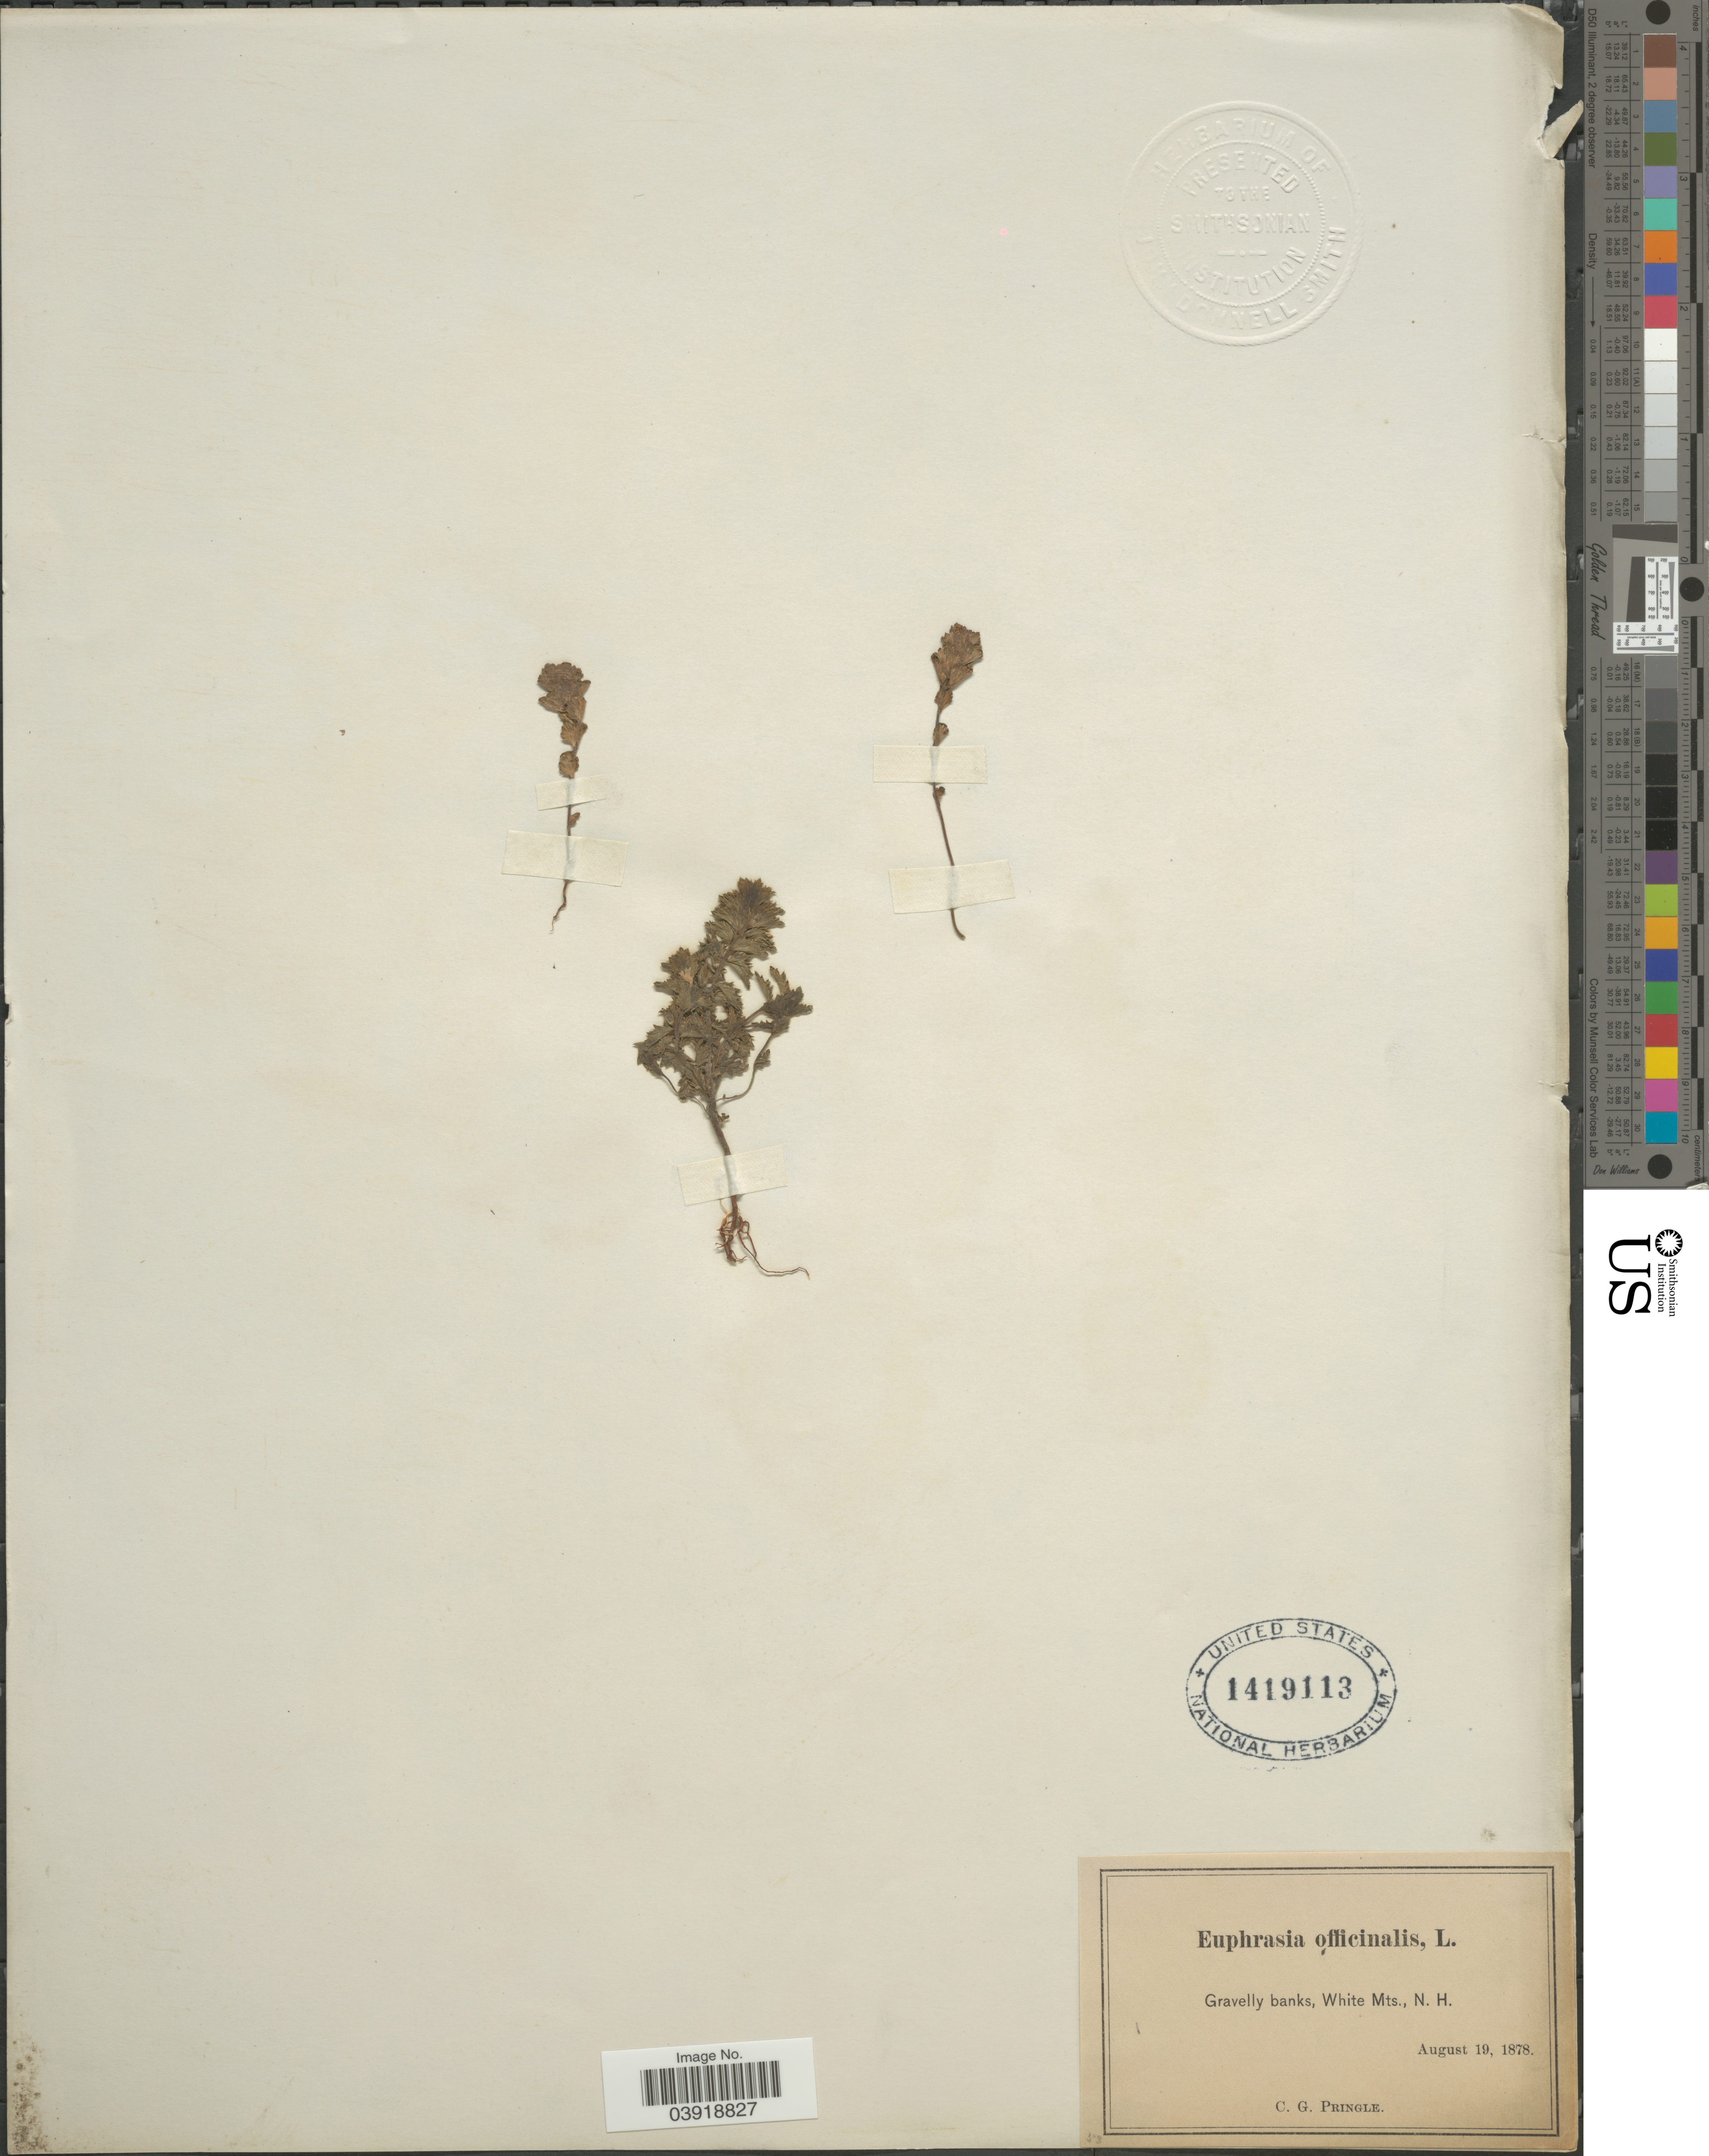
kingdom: Plantae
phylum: Tracheophyta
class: Magnoliopsida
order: Lamiales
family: Orobanchaceae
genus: Euphrasia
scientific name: Euphrasia officinalis var. tatarica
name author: Benth.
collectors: C. G. Pringle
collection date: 1878-08-19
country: United States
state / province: New Hampshire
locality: Gravelly banks, White Mts.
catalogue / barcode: US 1419113